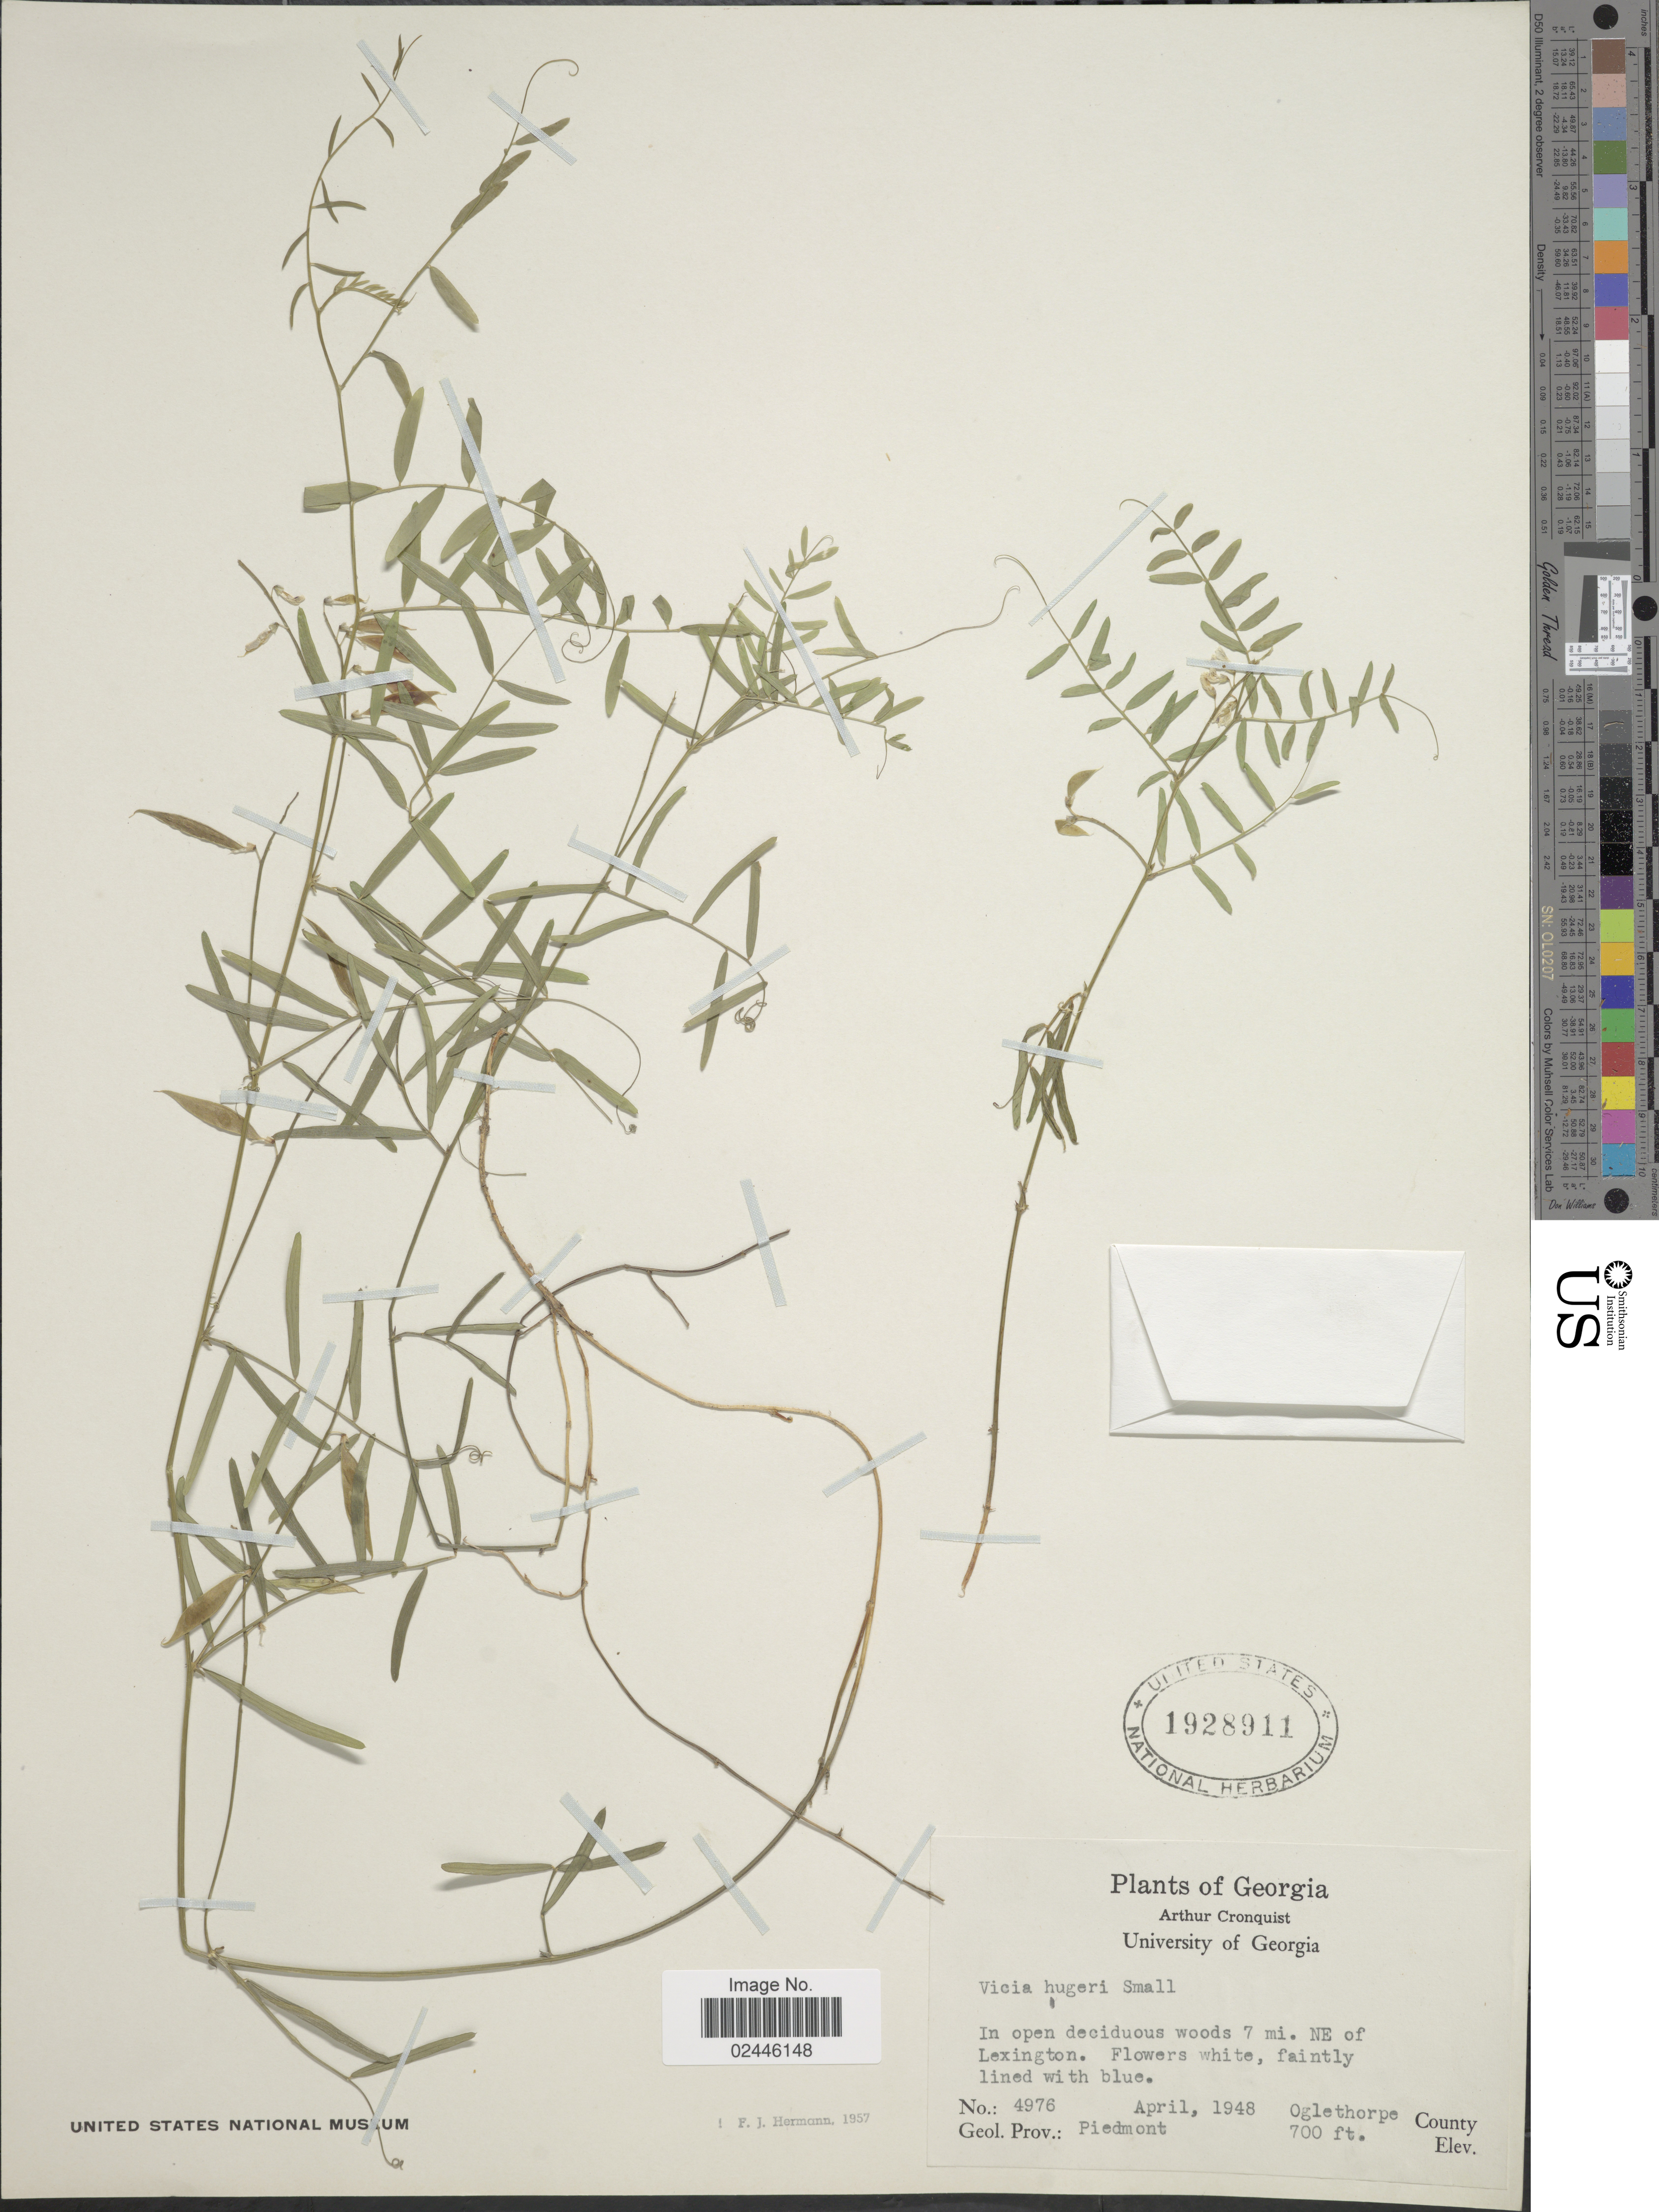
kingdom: Plantae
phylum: Tracheophyta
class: Magnoliopsida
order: Fabales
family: Fabaceae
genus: Vicia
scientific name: Vicia hugeri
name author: Small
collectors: A. J. Cronquist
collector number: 4976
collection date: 1948-04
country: United States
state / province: Georgia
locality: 7 mi. NE of Lexington. Oglethorpe County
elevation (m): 213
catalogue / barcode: US 1928911